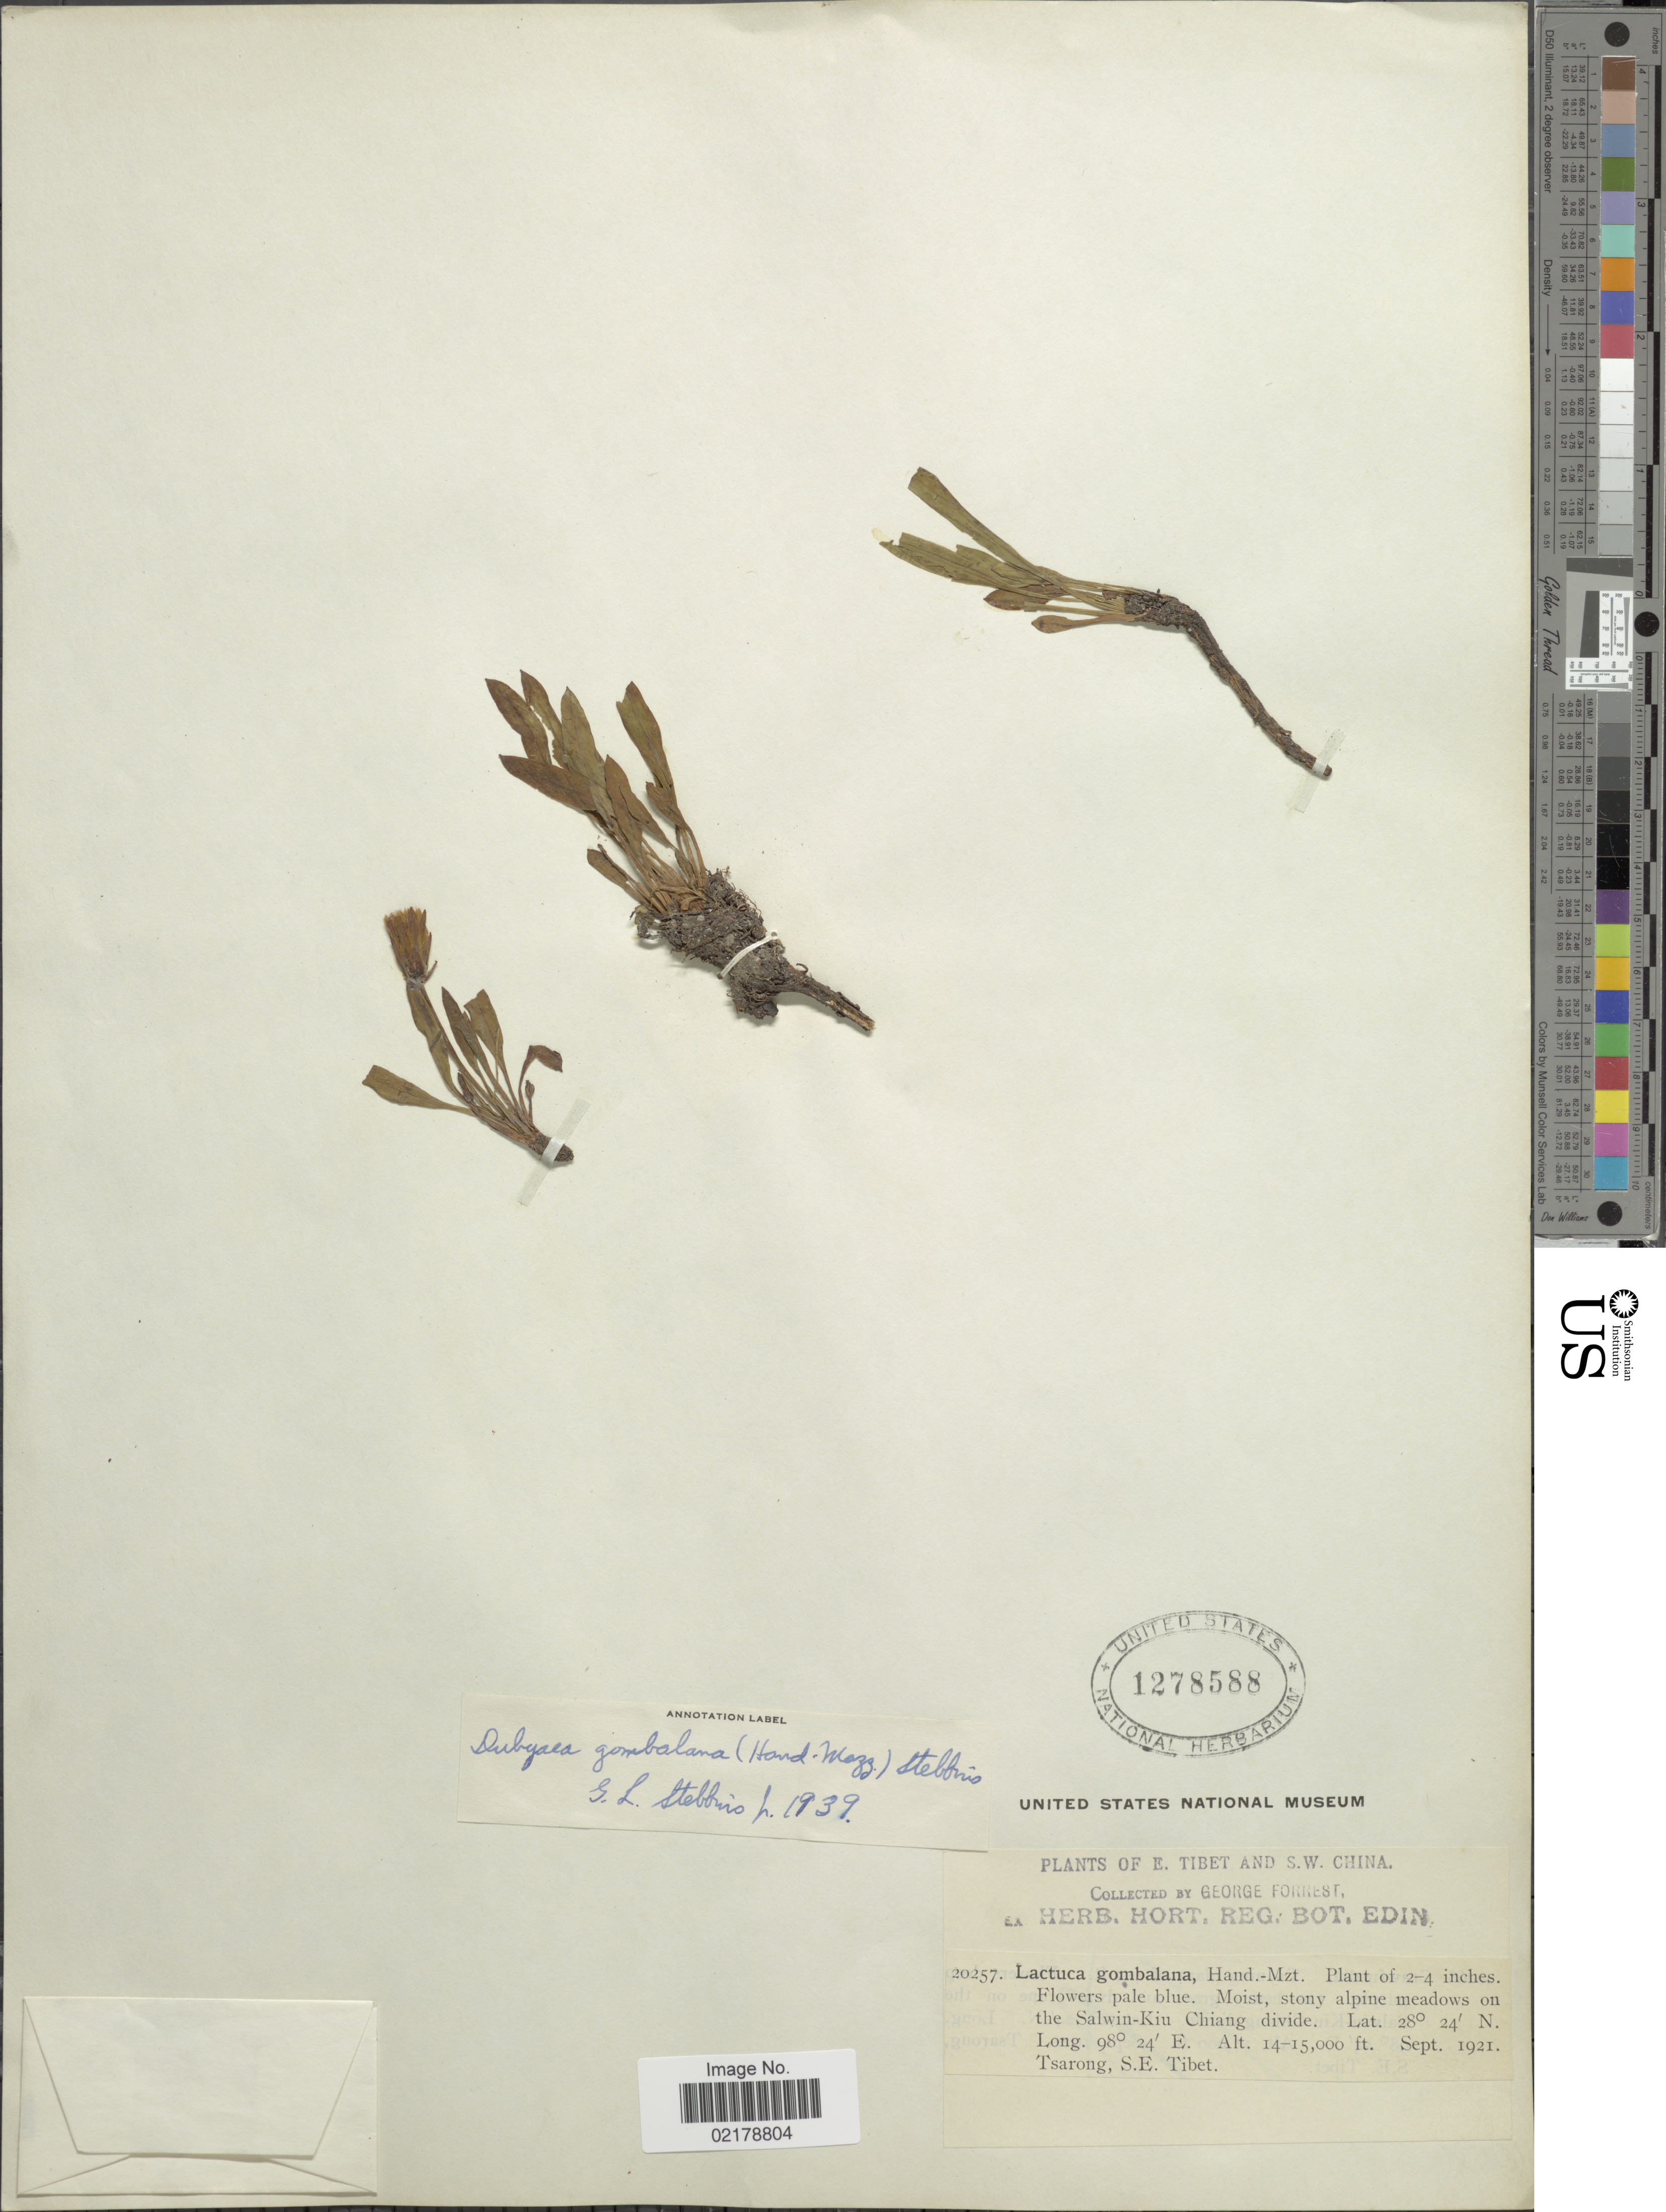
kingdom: Plantae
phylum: Tracheophyta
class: Magnoliopsida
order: Asterales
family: Asteraceae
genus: Dubyaea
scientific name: Dubyaea gombalana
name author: (Hand.-Mazz.) Stebbins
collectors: G. Forrest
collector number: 20257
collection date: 1921-09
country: China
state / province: Yunnan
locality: E. Tibet and S.W. China. Moist, stony alpine meadows on the Salwin-Kiu Chiang divide. Tsarong, S.E. Tibet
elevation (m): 4267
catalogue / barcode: US 1278588